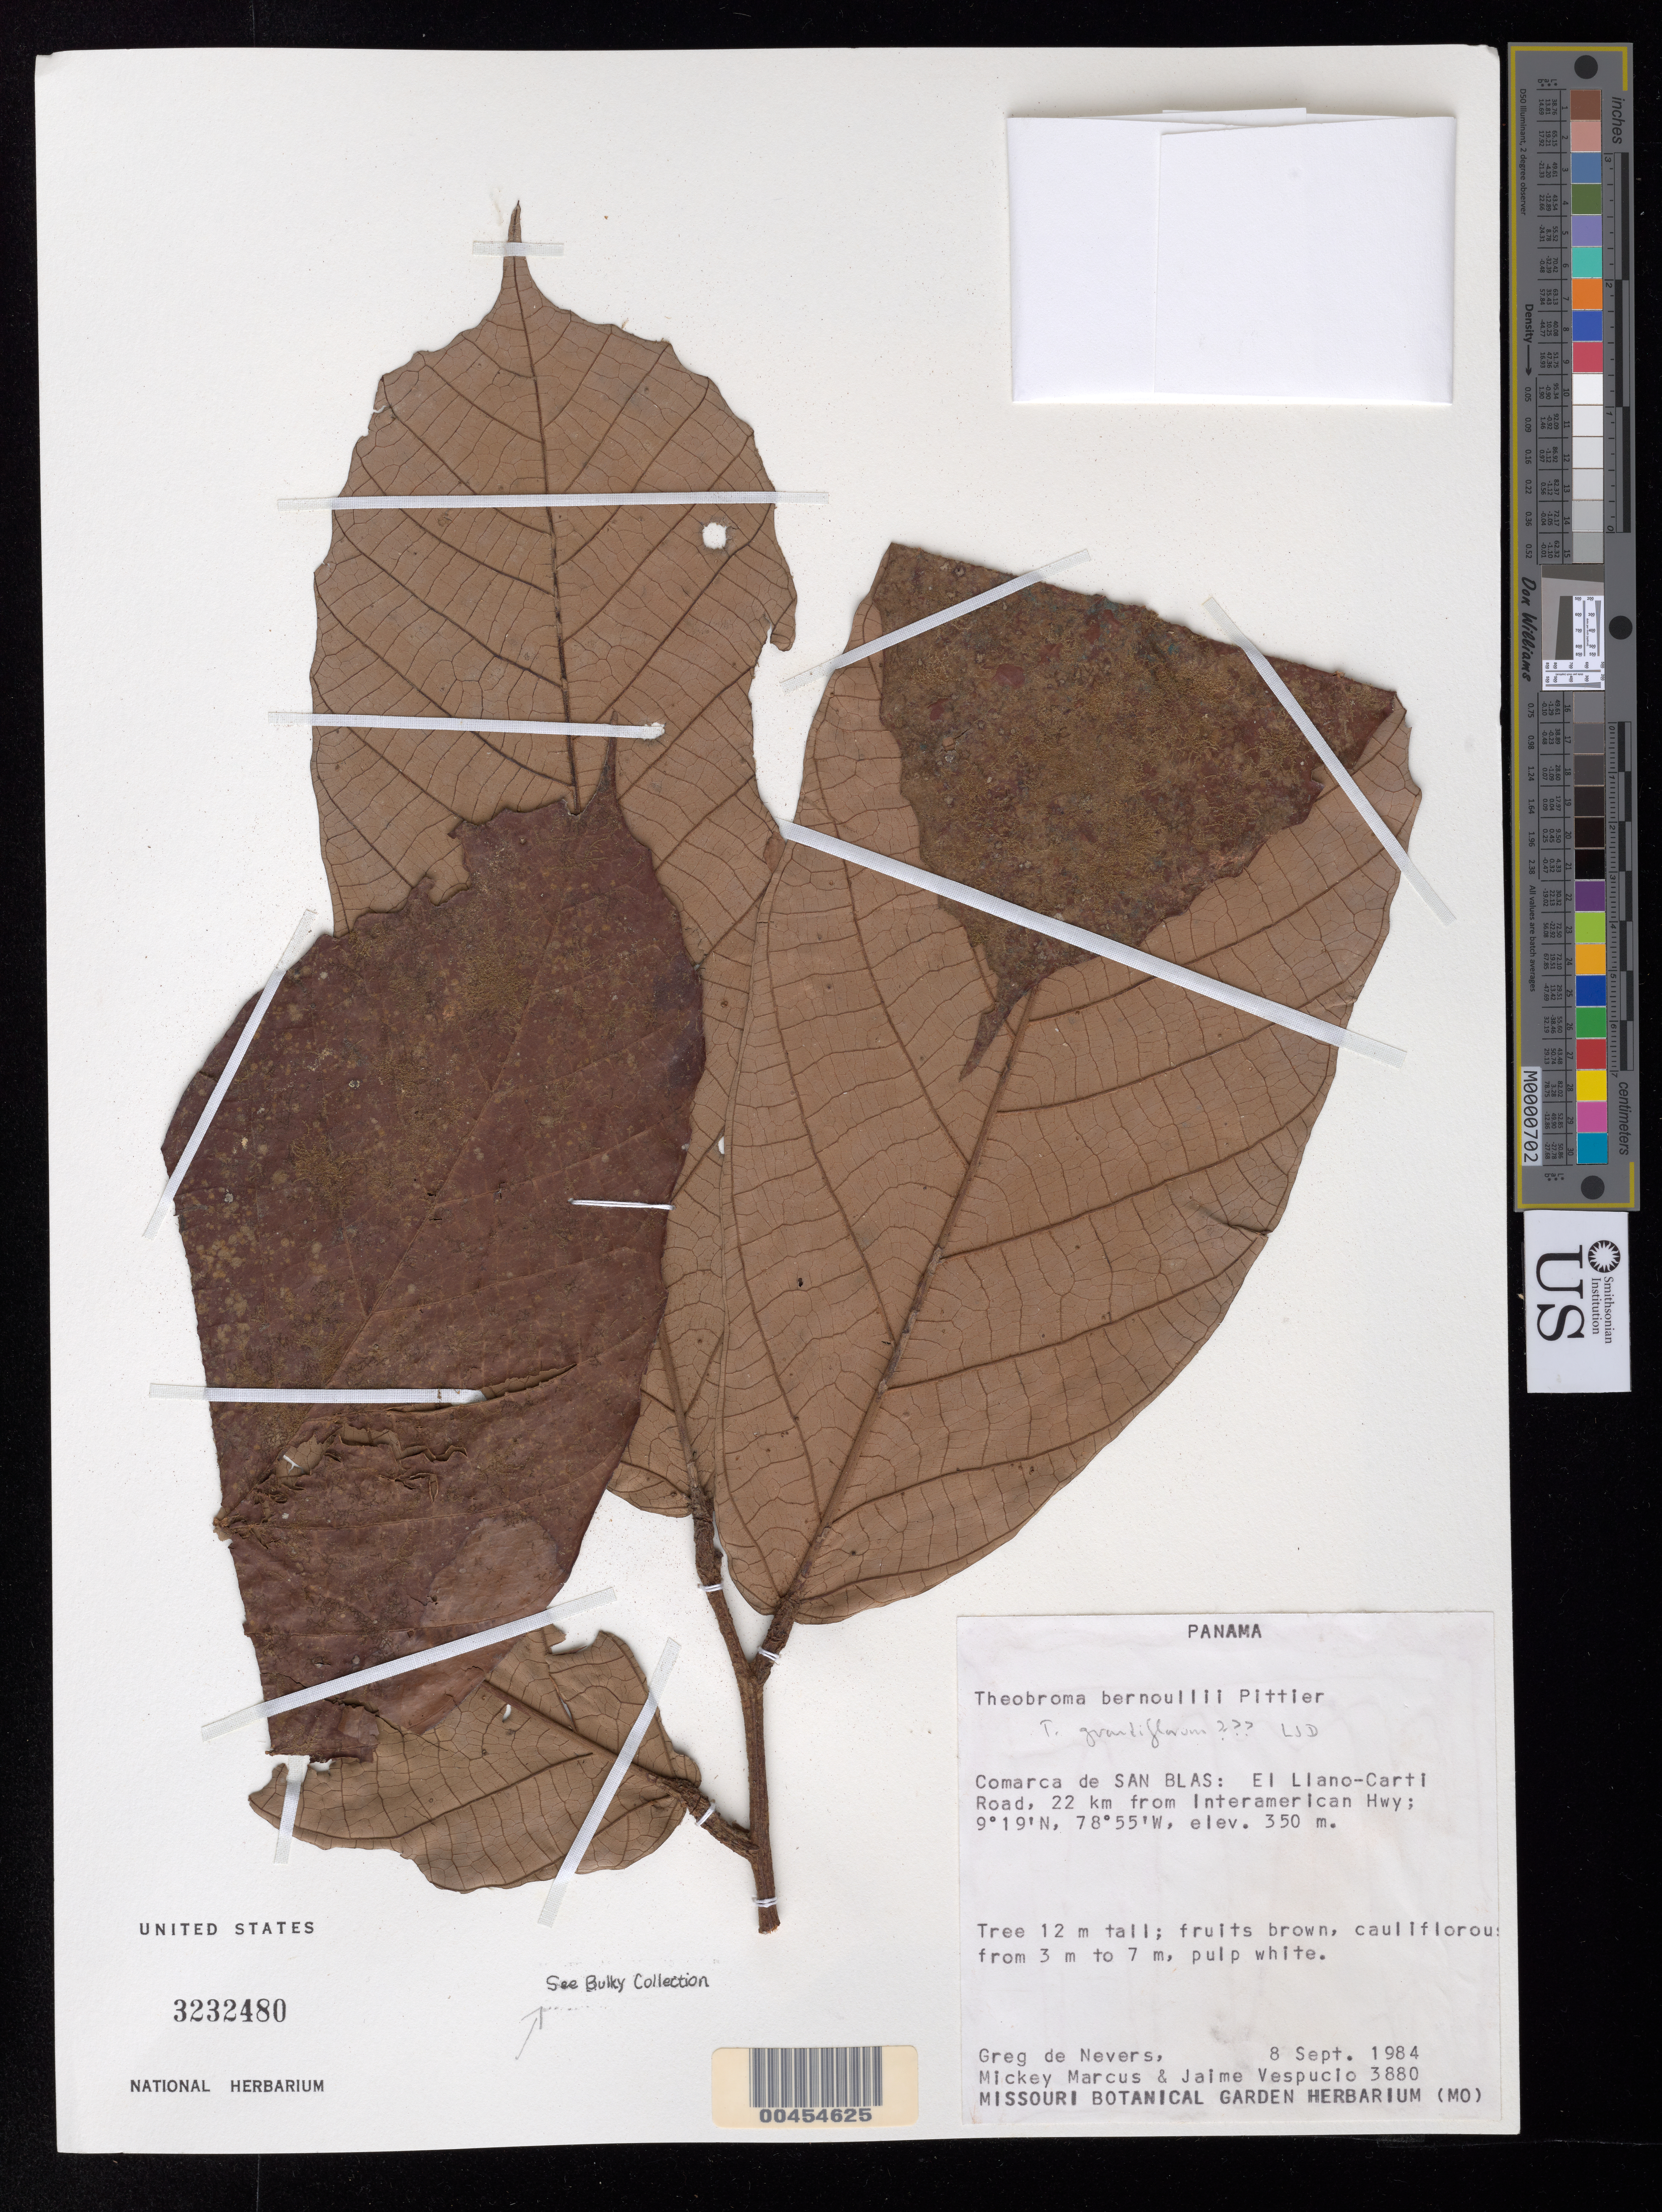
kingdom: Plantae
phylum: Tracheophyta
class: Magnoliopsida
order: Malvales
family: Malvaceae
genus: Theobroma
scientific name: Theobroma simiarum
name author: Donn. Sm.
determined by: Dorr, L. J., (BOT), Smithsonian Institution - National Museum of Natural History (UNITED STATES)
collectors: G. C. de Nevers, M. Marcus & J. Vespucio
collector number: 3880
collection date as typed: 08 Sep 1984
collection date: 1984-09-08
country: Panama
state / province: Kuna Yala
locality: El Llano - Cartí road. 22 km from InterAmerican Hwy.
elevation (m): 350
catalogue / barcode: US 3232480